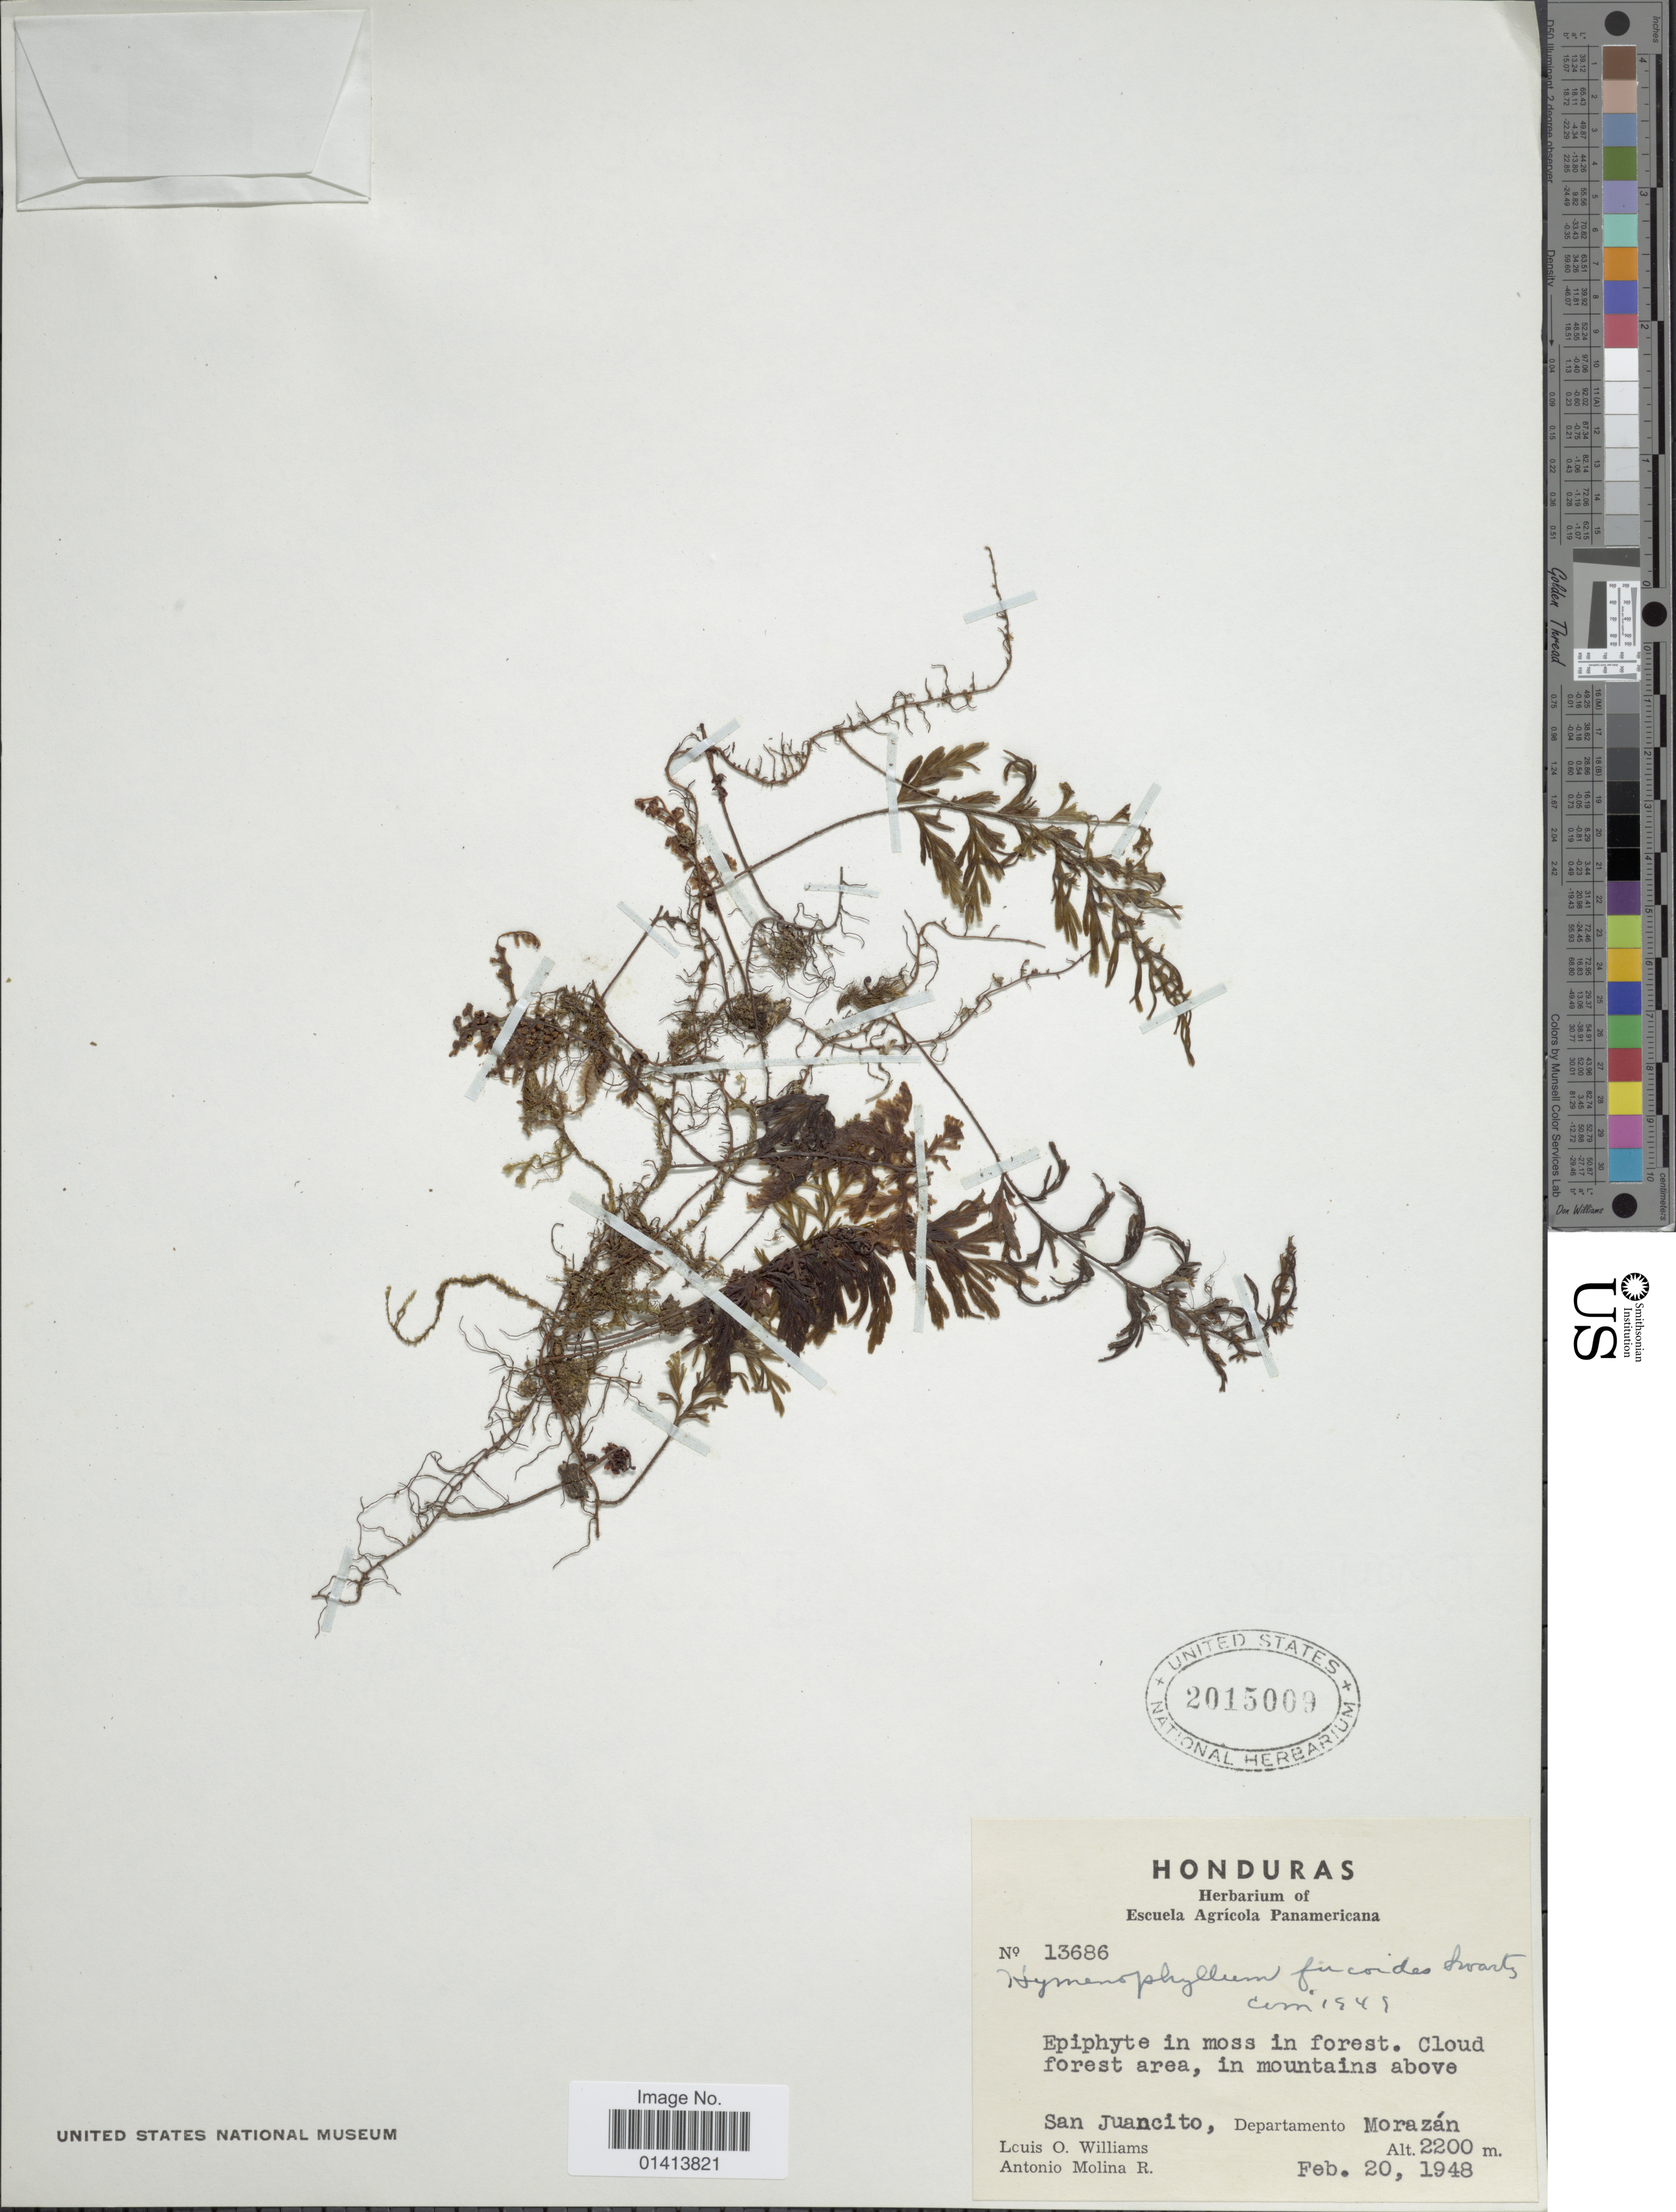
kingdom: Plantae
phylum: Tracheophyta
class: Polypodiopsida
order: Hymenophyllales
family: Hymenophyllaceae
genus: Hymenophyllum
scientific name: Hymenophyllum fucoides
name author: (Sw.) Sw.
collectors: L. O. Williams & A. Molina R.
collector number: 13686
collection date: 1948-02-20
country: Honduras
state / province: Fco. Morazán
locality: Cloud forest area, in mountains above San Juancito, Departamento Morazán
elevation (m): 2200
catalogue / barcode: US 2015009